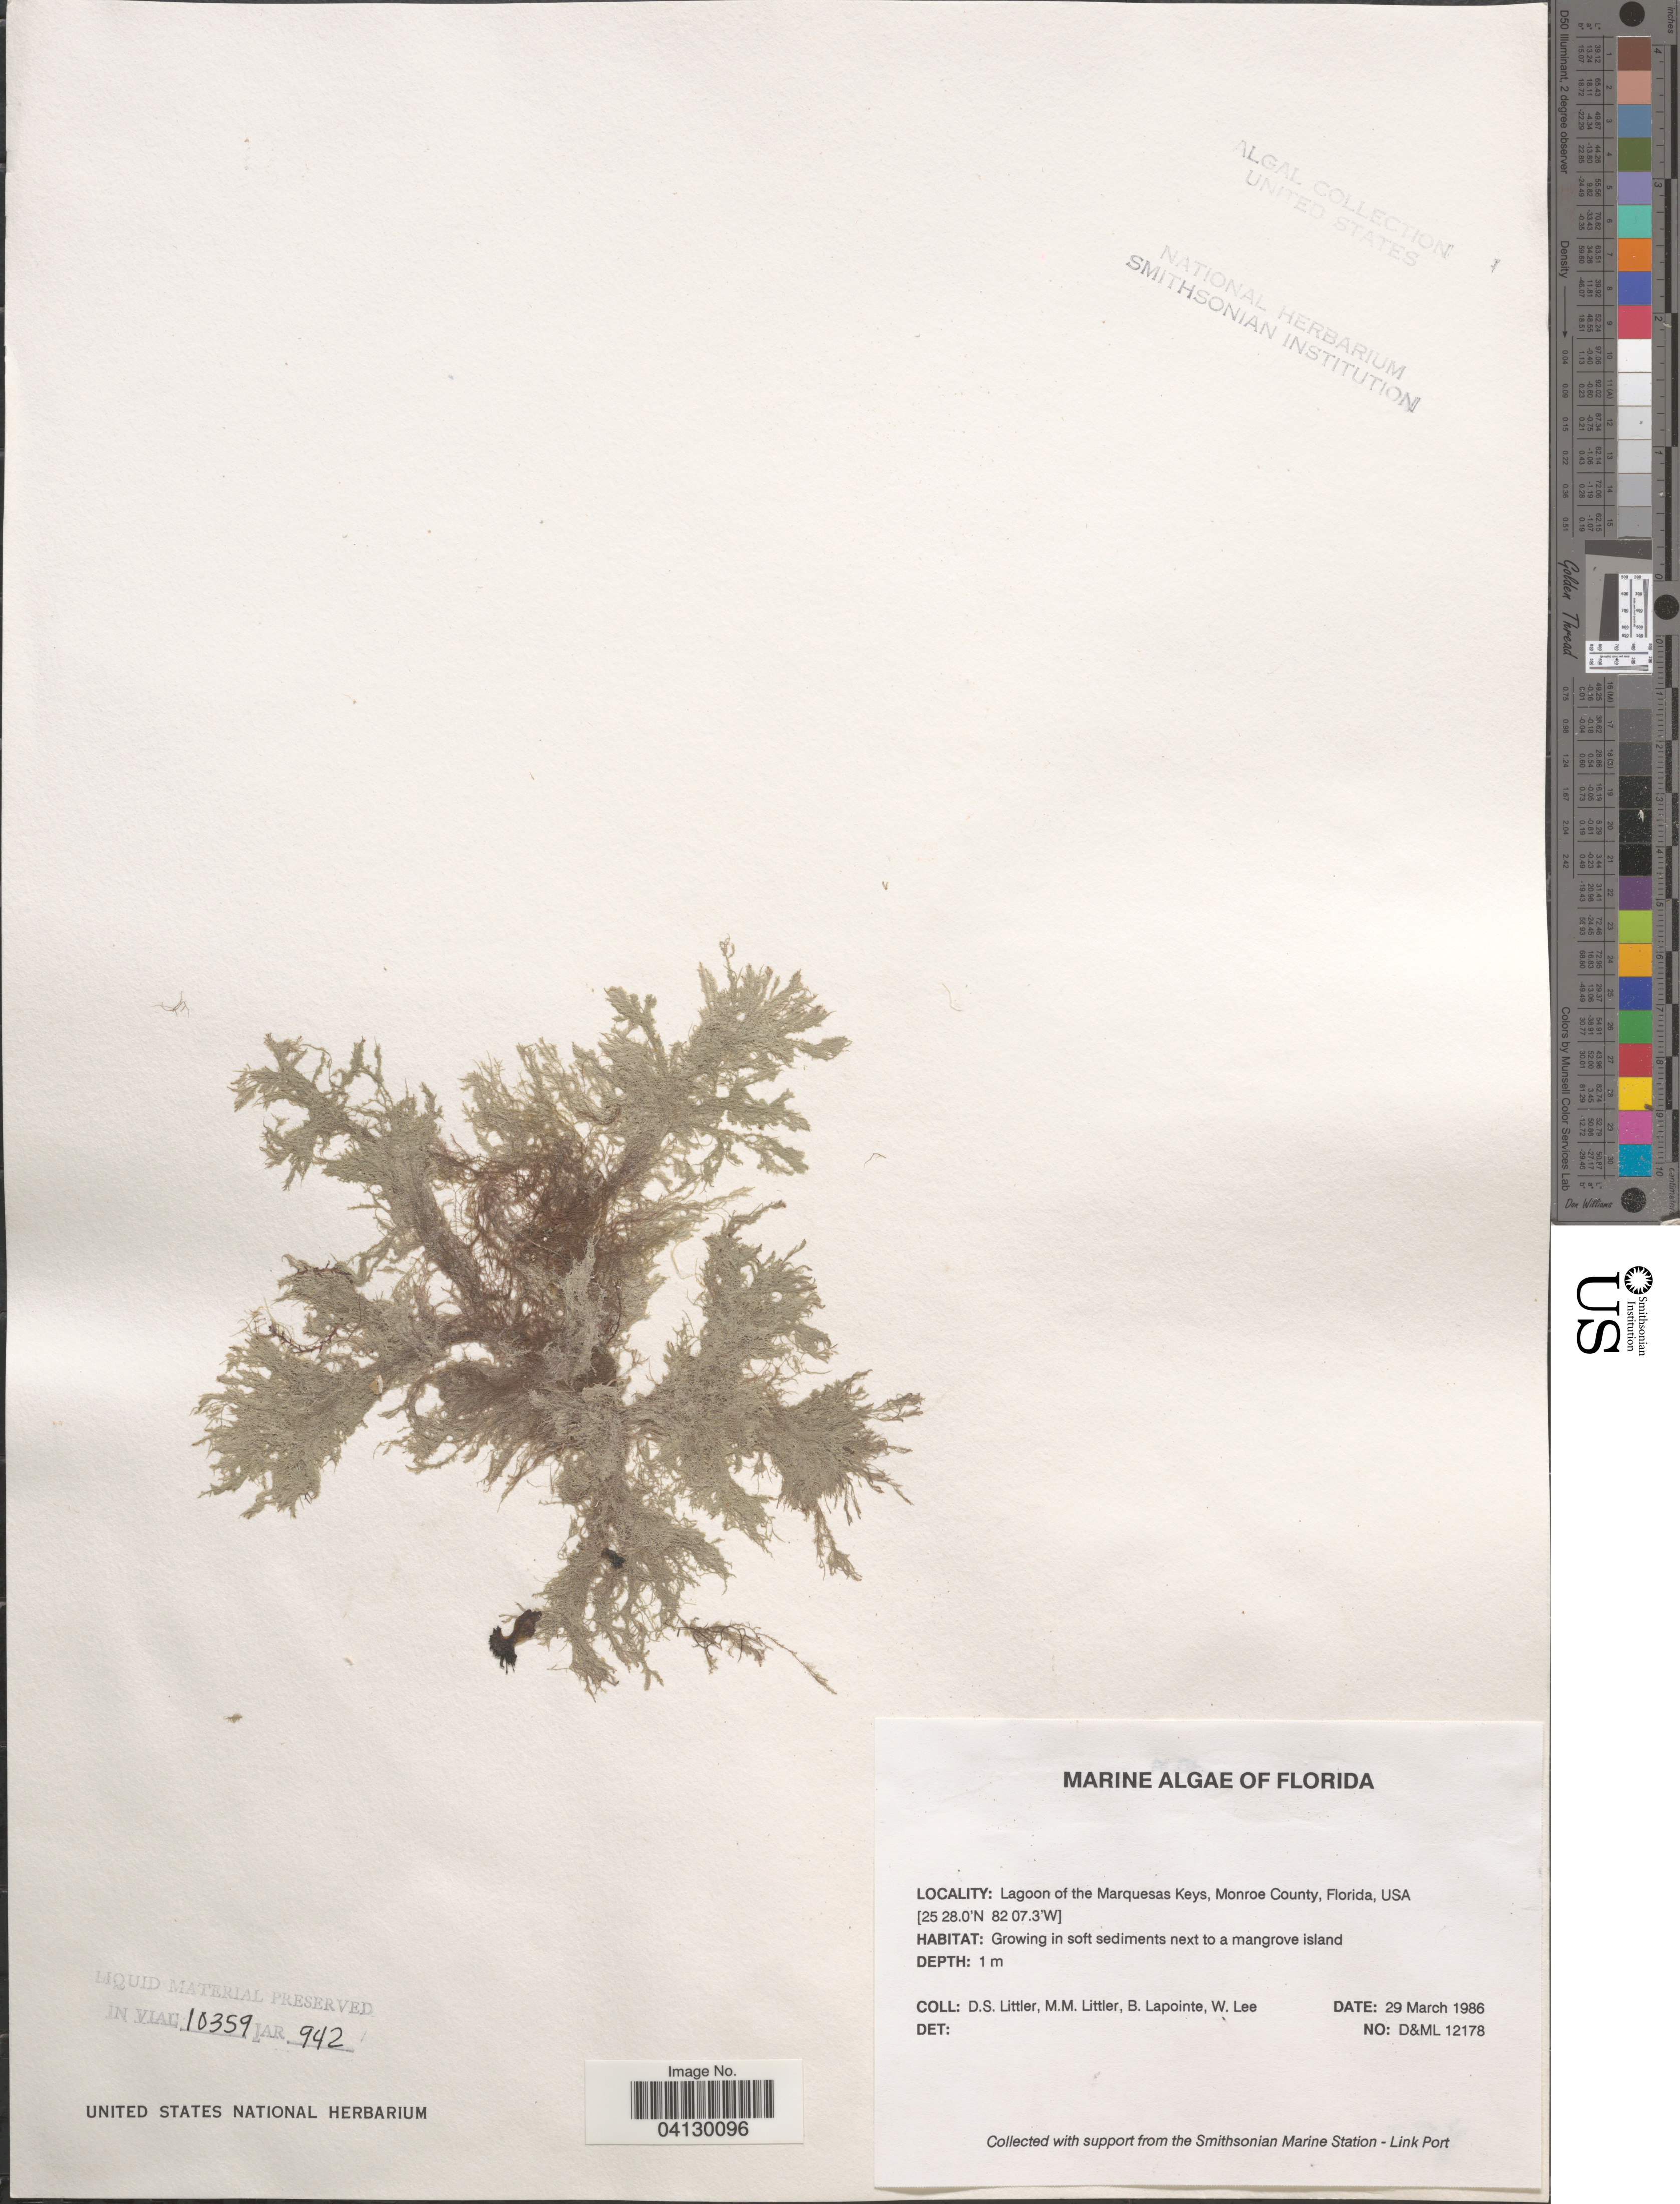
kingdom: Plantae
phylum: Rhodophyta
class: Florideophyceae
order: Corallinales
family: Corallinaceae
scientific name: Crustose Coralline Algae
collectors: D. S. Littler, B. Lapointe & W. Lee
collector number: D&ML 12178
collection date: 1986-03-29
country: United States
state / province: Florida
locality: Lagoon of the Marquesas Keys, Monroe County.